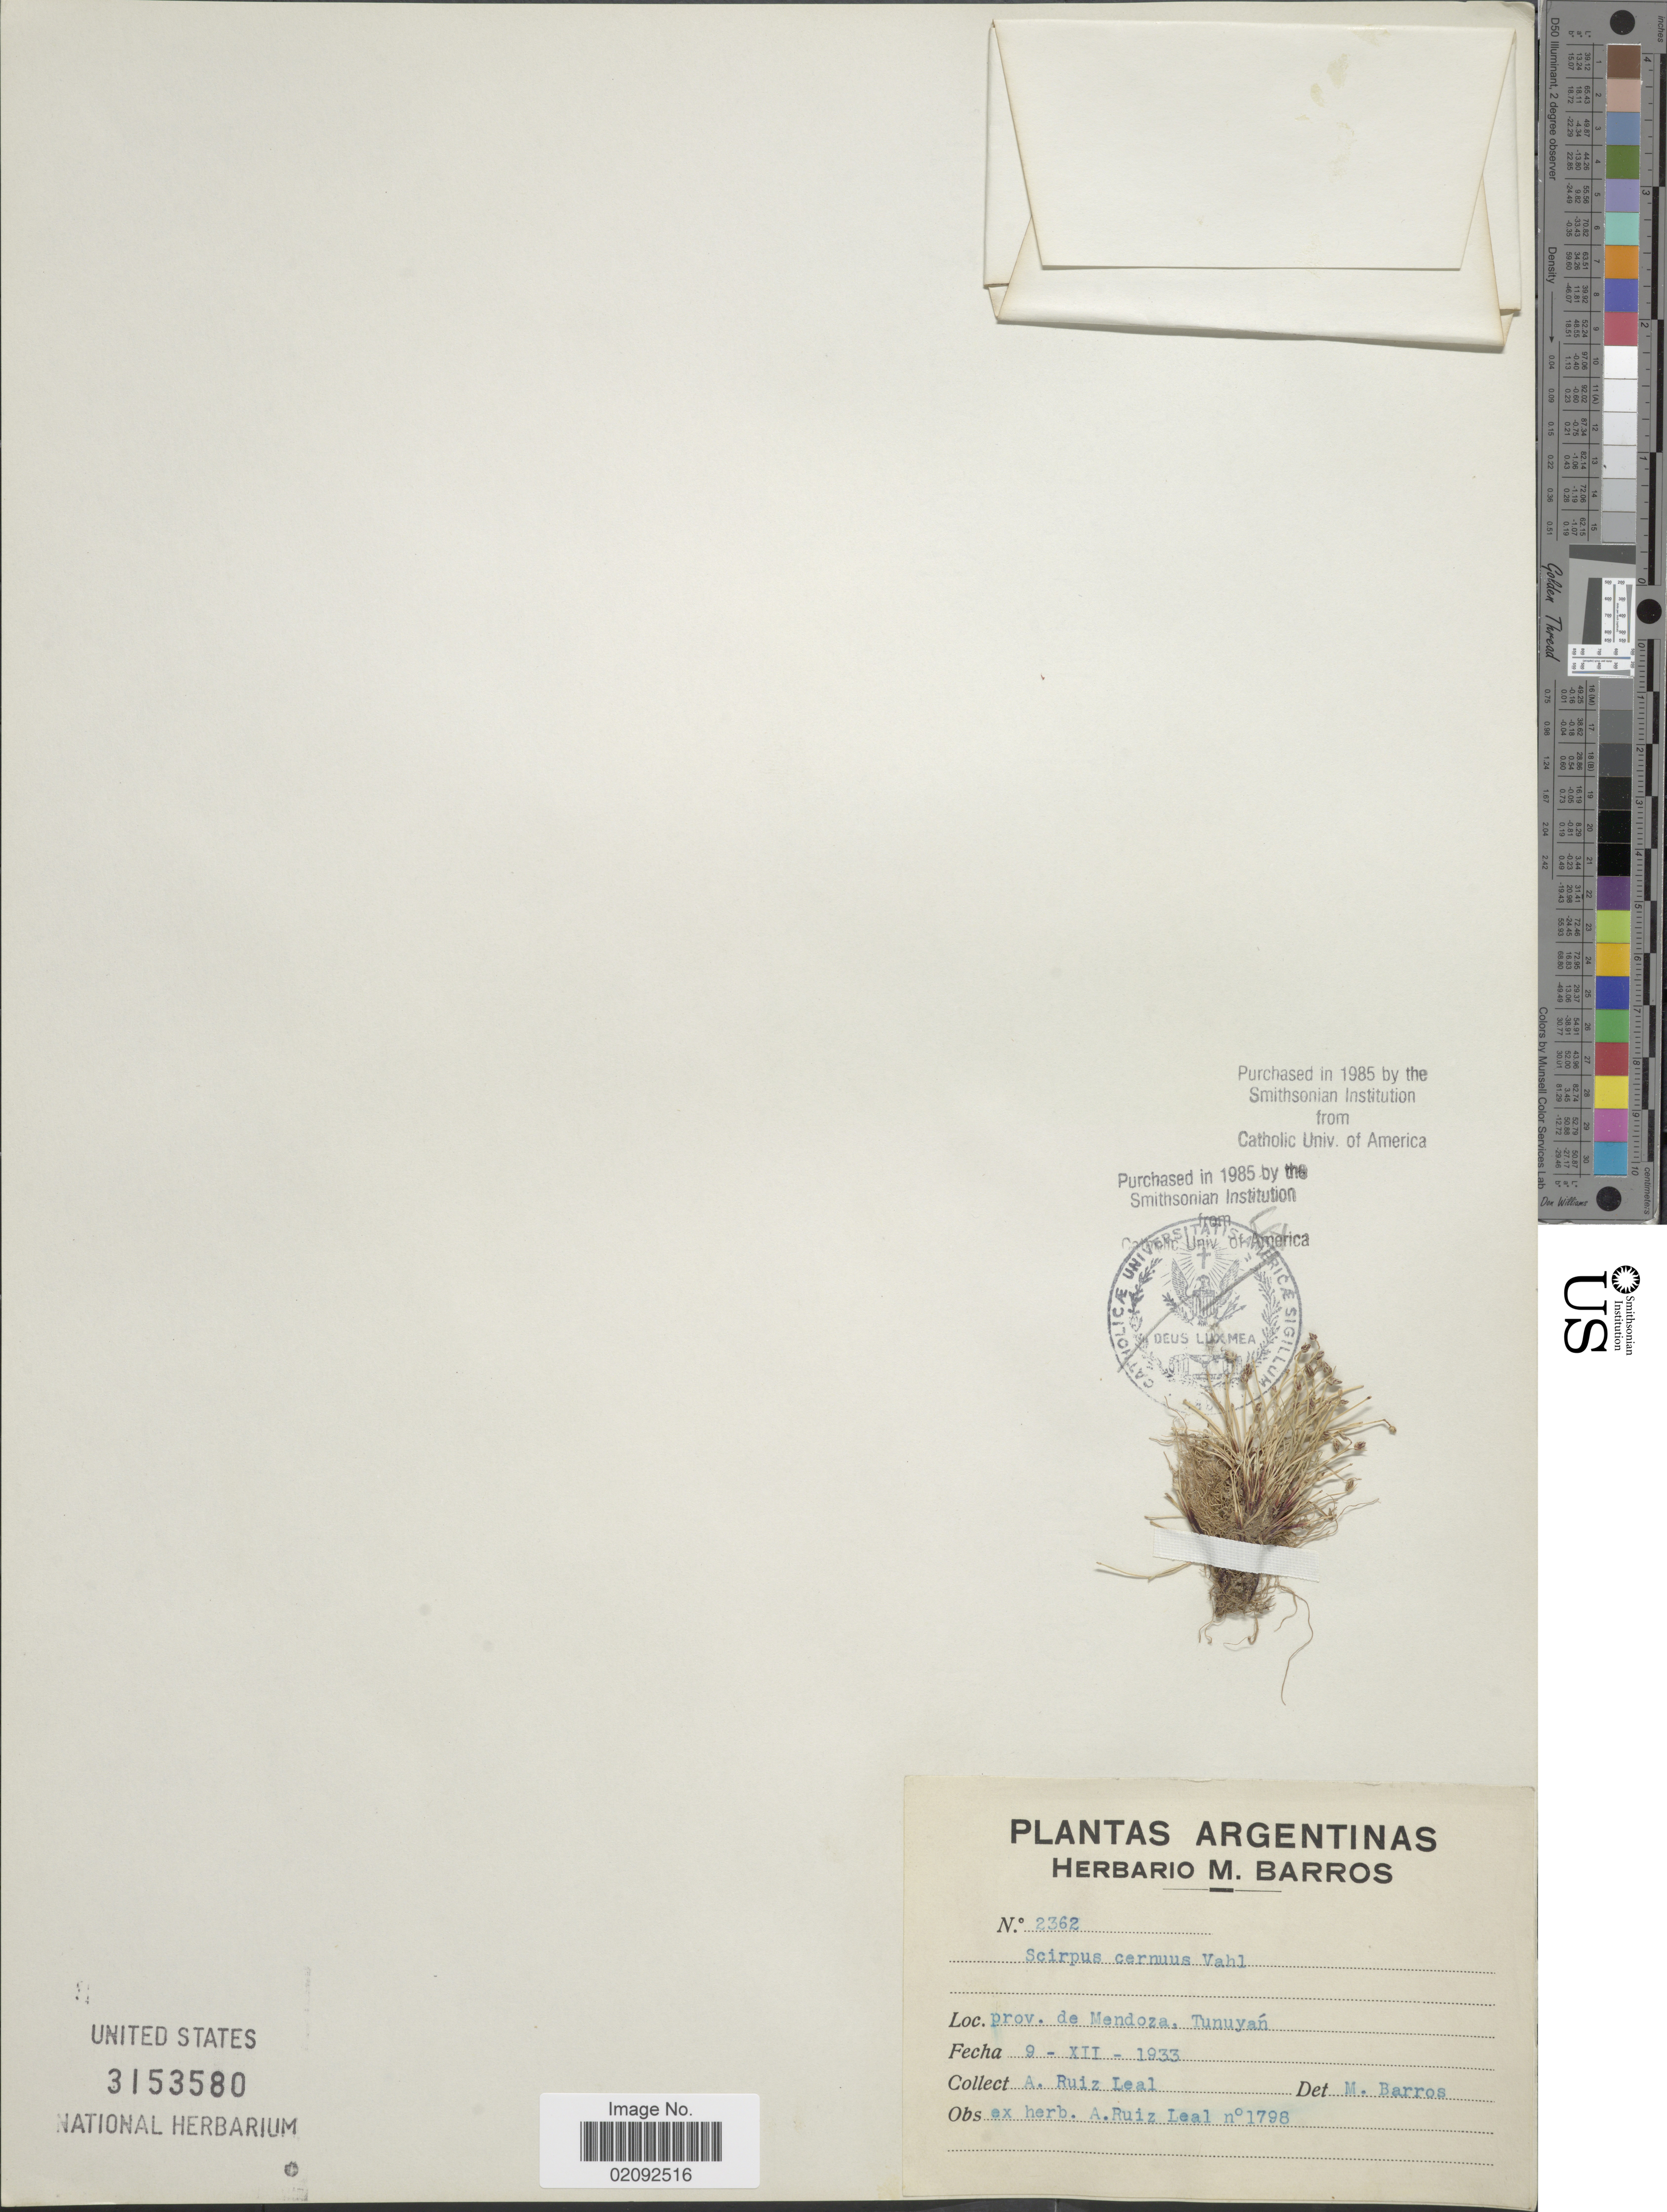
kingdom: Plantae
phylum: Tracheophyta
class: Liliopsida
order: Poales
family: Cyperaceae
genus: Isolepis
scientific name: Isolepis cernua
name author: (Vahl) Roem. & Schult.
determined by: Strong, Mark T., (BOT), Smithsonian Institution - National Museum of Natural History (UNITED STATES)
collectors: A. R. Leal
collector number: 2362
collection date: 1933-12-09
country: Argentina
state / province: Mendoza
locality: Tunuyan.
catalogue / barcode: US 3153580